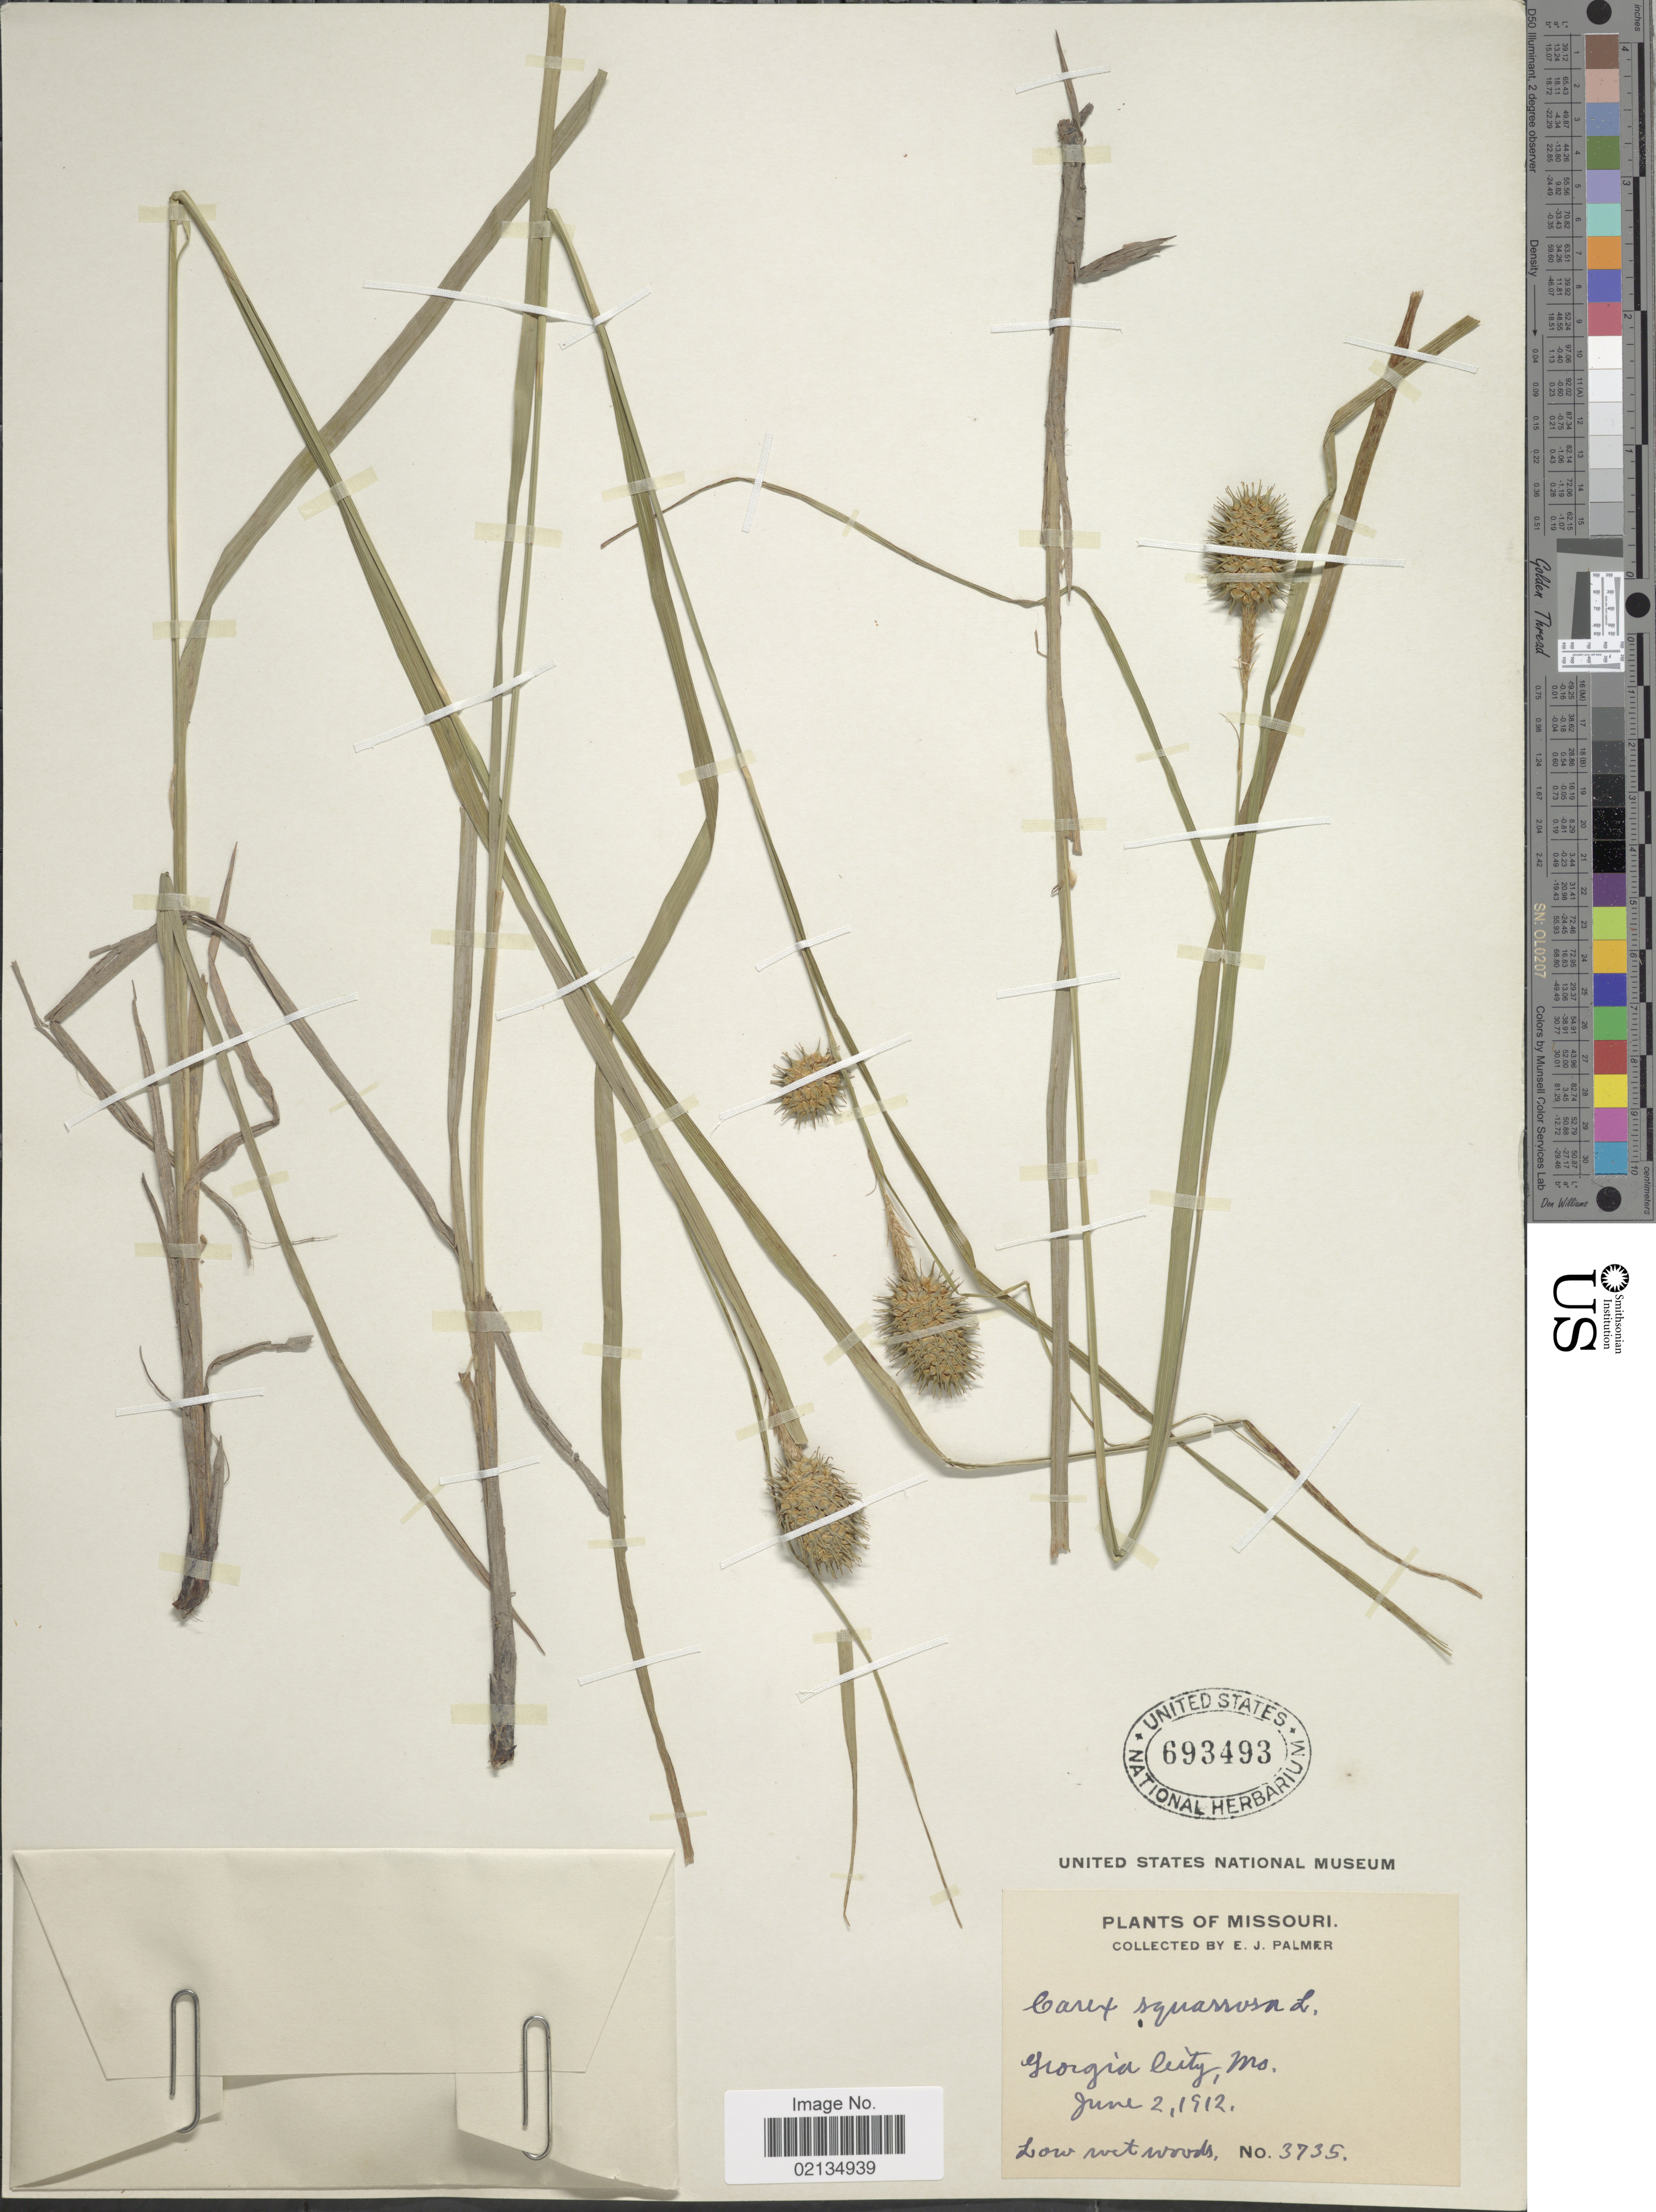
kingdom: Plantae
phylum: Tracheophyta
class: Liliopsida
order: Poales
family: Cyperaceae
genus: Carex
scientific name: Carex squarrosa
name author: L.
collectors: E. J. Palmer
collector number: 3735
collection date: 1912-06-02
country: United States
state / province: Missouri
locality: Georgia City, Mo.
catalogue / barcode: US 693493